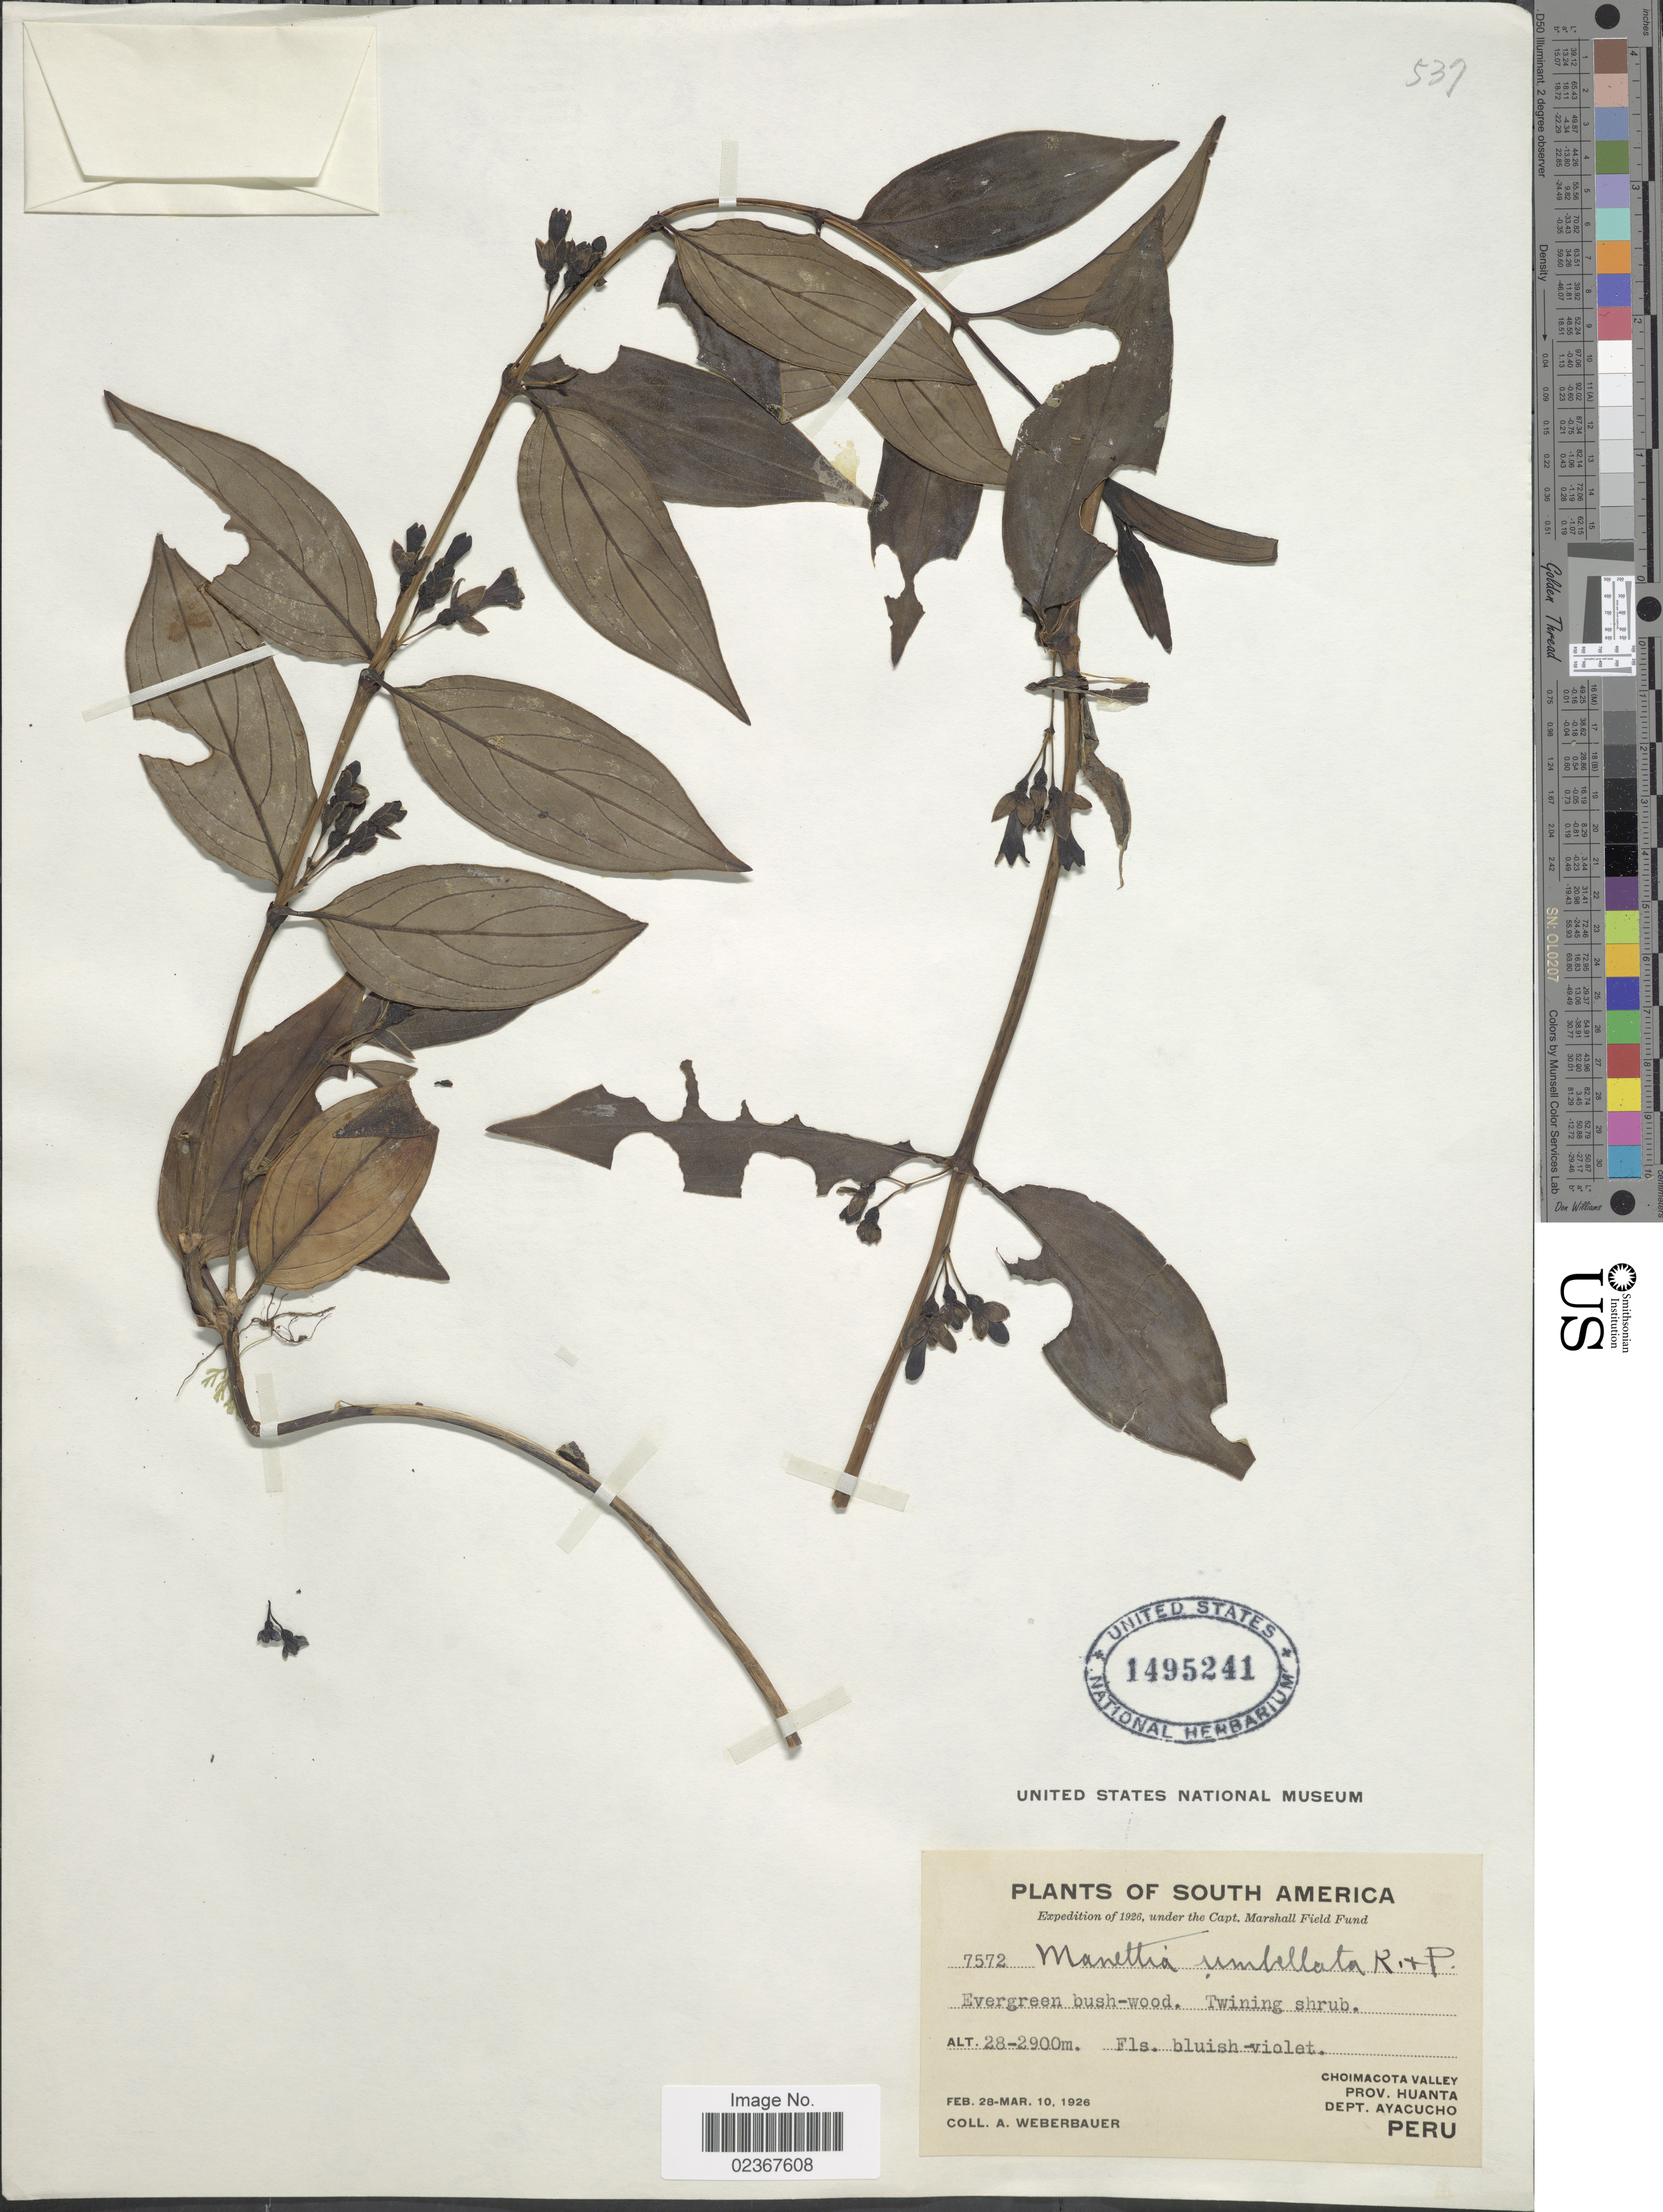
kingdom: Plantae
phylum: Tracheophyta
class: Magnoliopsida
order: Gentianales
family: Rubiaceae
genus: Manettia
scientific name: Manettia umbellata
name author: Ruiz & Pav.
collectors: A. Weberbauer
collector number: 7572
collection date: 1926-02-28/1926-03-10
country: Peru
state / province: Ayacucho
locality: Evergreen bush-wood, Choimacota Valley, Prov. Huanta, Dept Ayacucho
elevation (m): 2800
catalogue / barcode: US 1495241